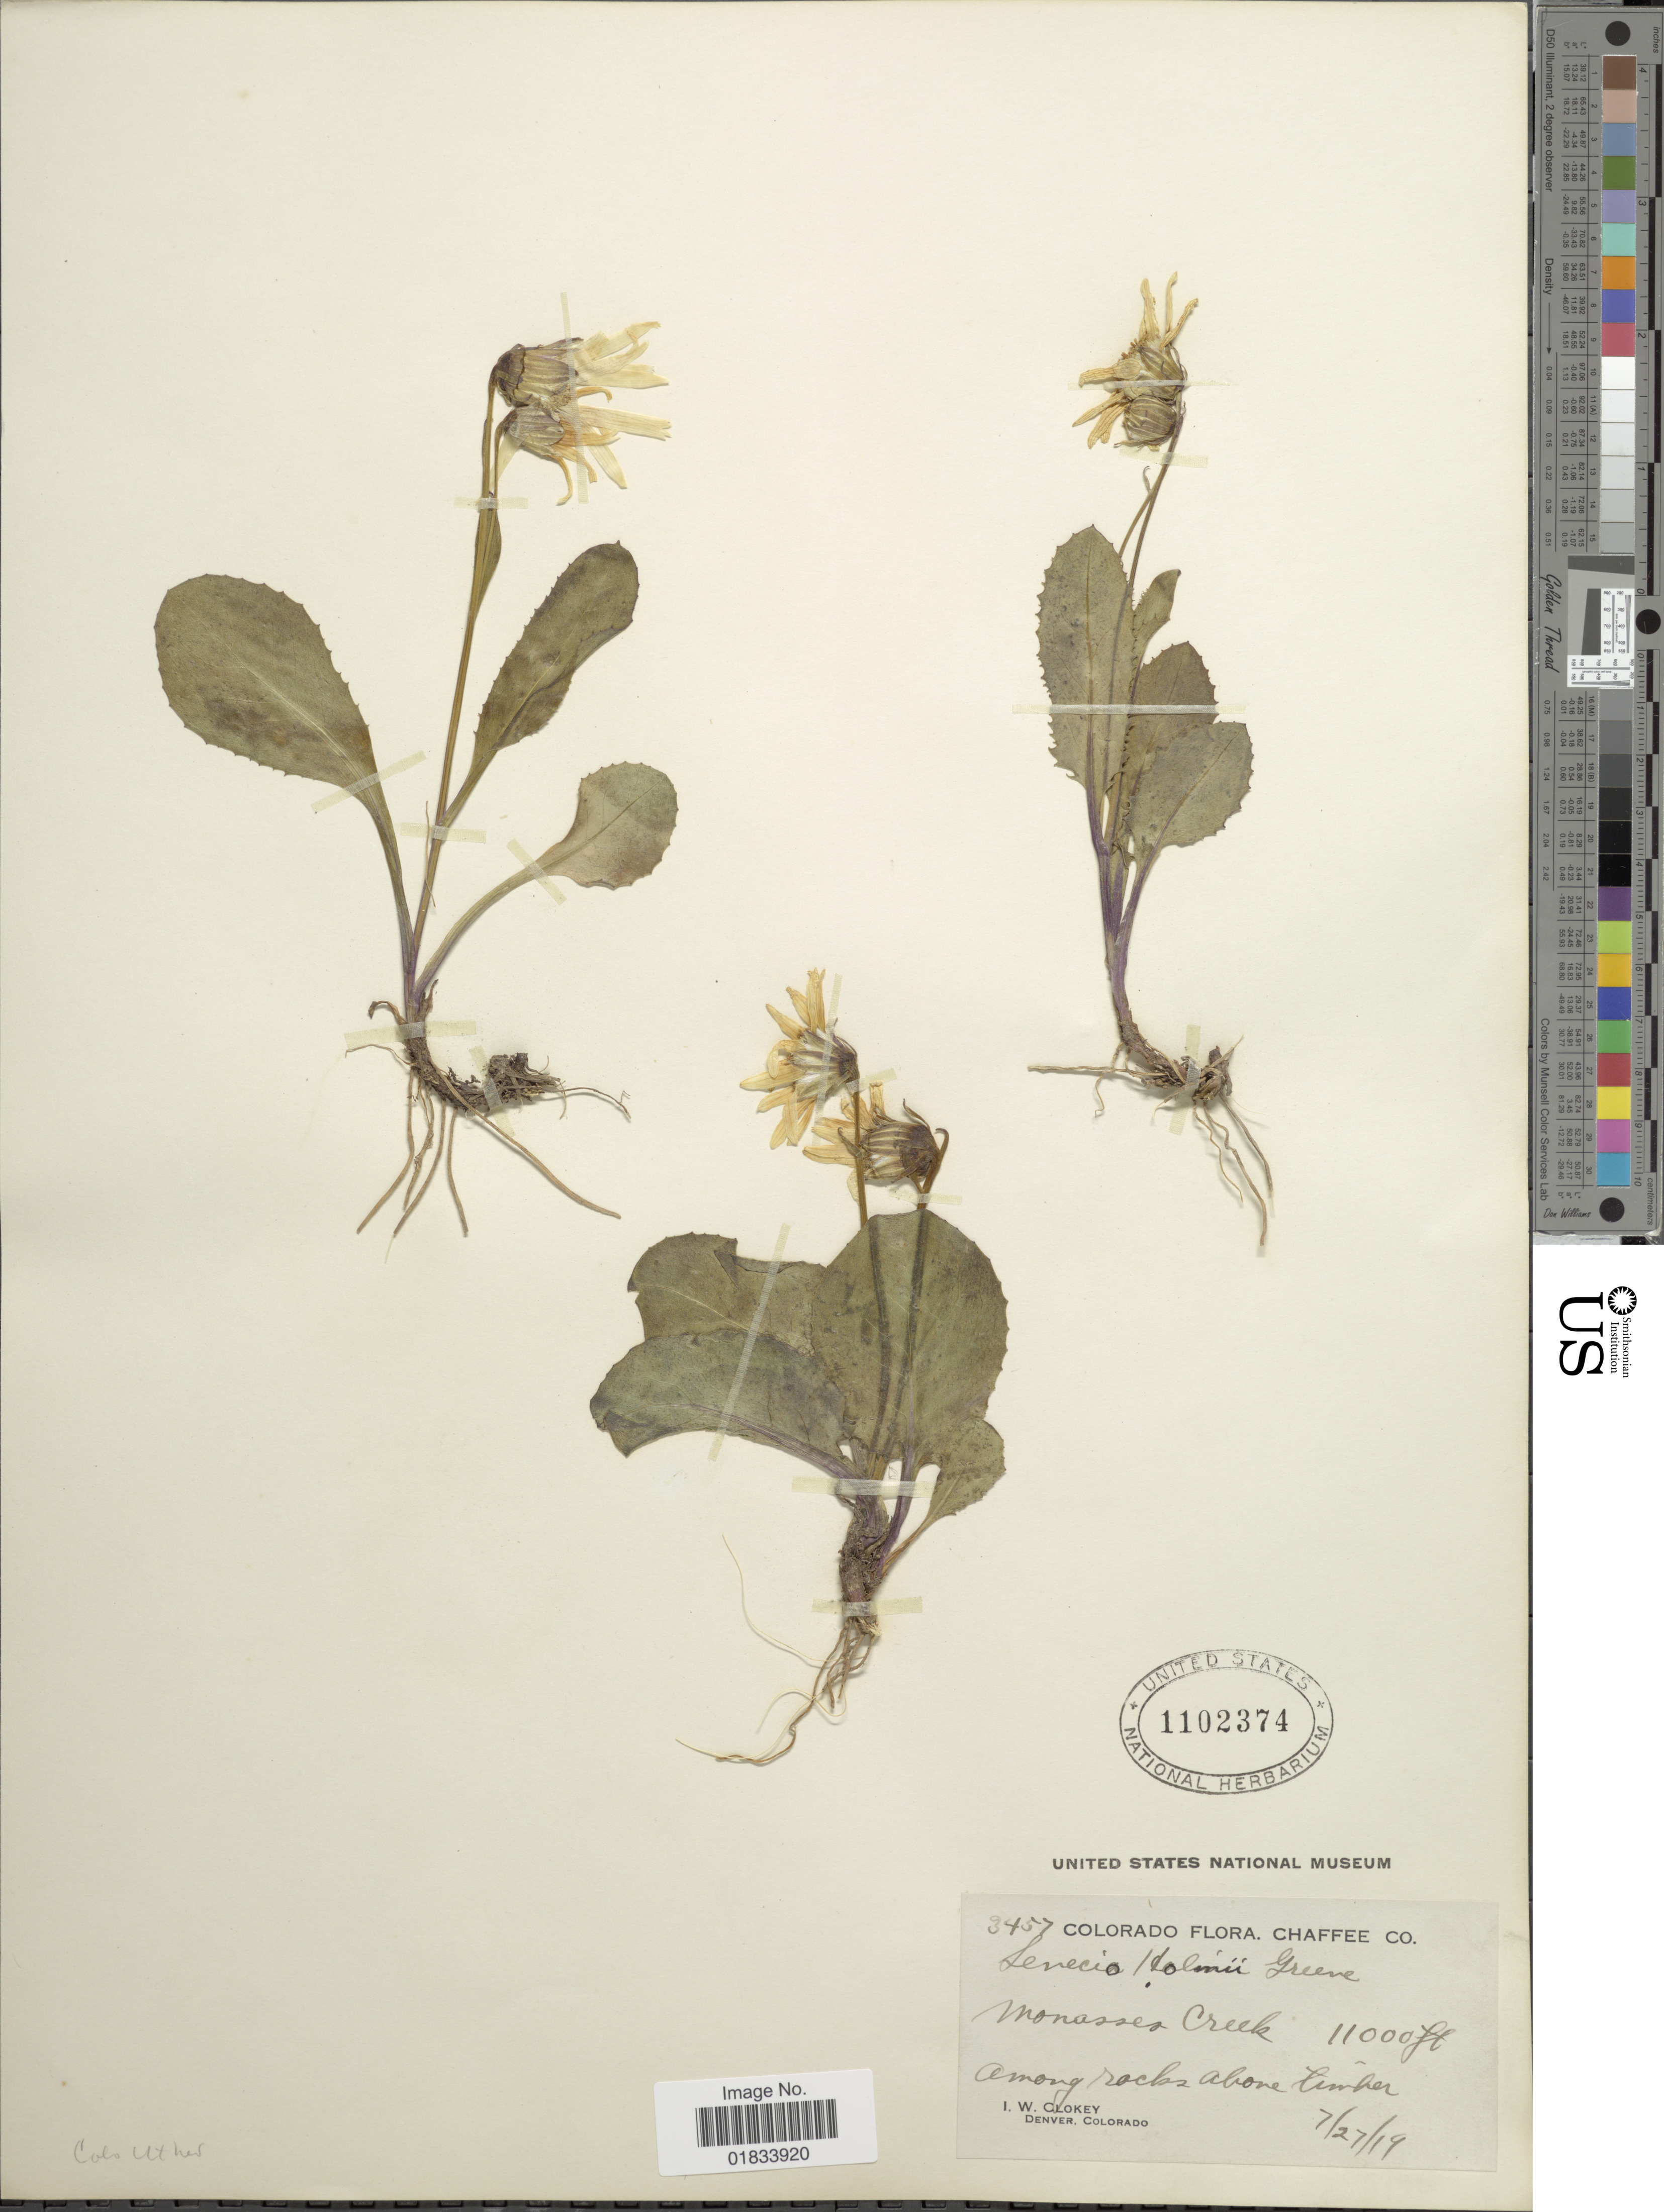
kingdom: Plantae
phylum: Tracheophyta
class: Magnoliopsida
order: Asterales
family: Asteraceae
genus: Senecio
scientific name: Senecio amplectens var. holmii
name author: (Greene) Harrington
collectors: I. W. Clokey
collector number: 3457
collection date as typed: Transcribed d/m/y: 27/7/19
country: United States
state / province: Colorado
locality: Chaffee Co. Manassas Creek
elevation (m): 3353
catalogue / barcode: US 1102374